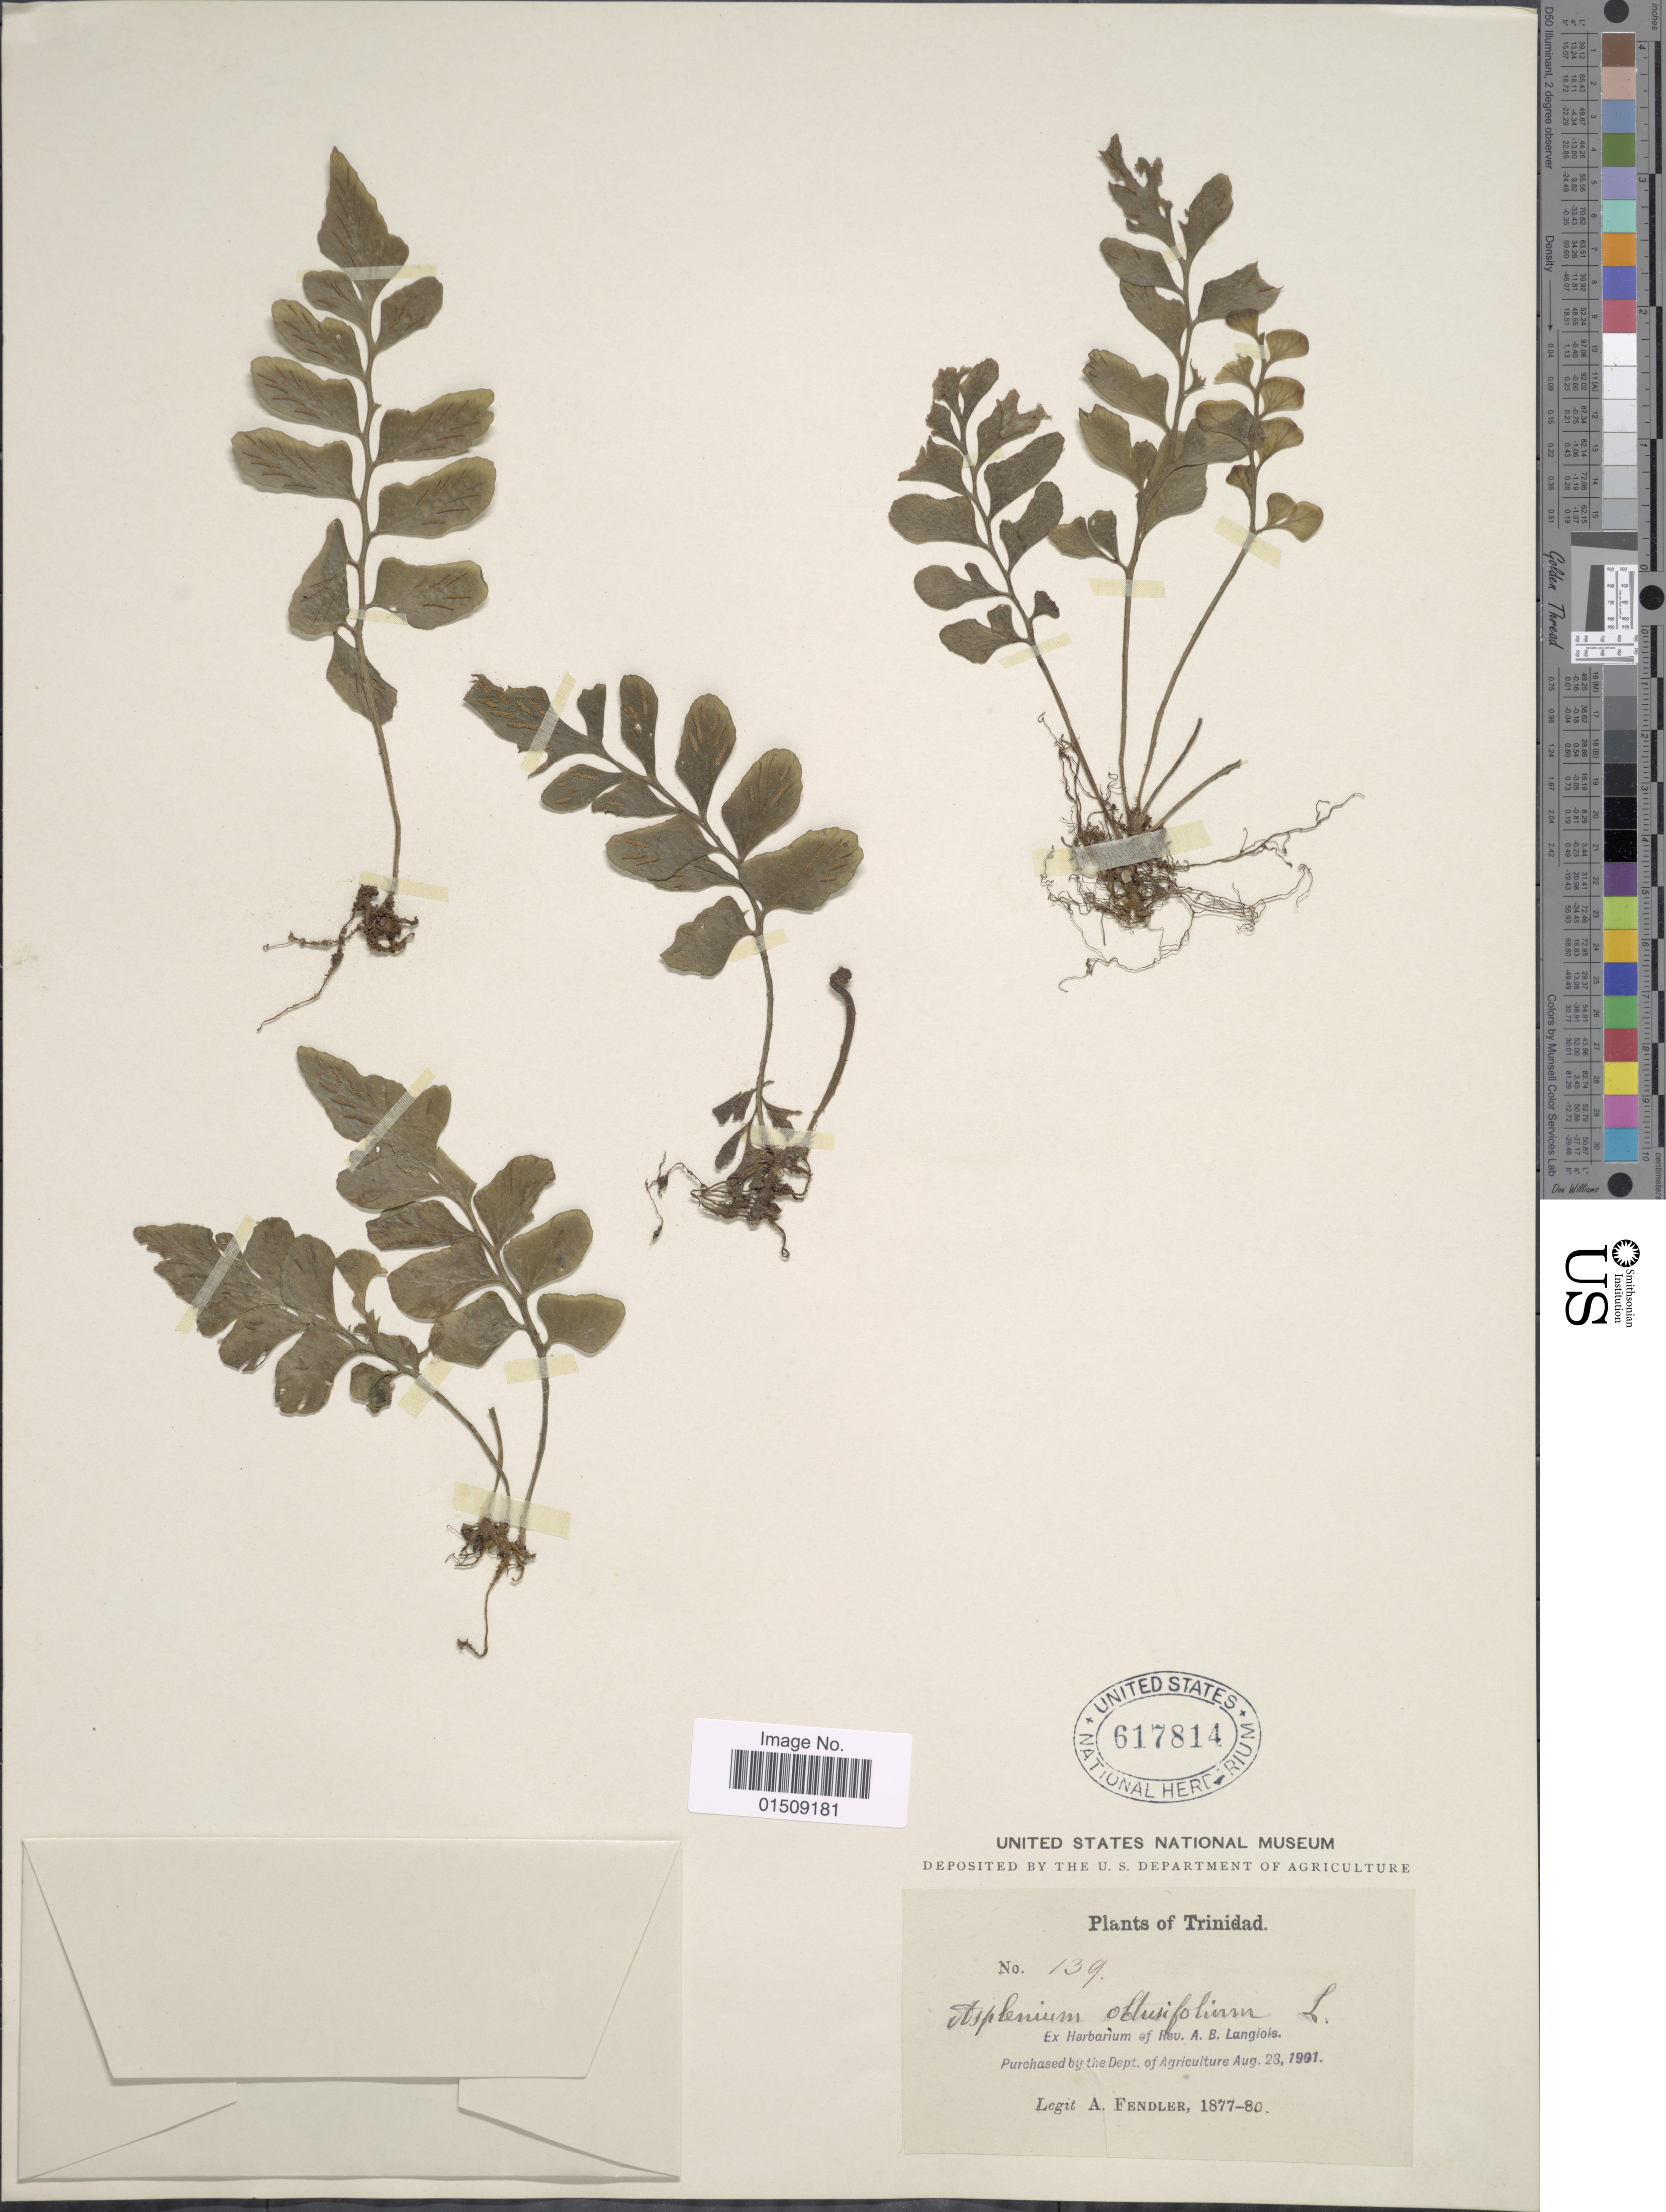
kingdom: Plantae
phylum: Tracheophyta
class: Polypodiopsida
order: Polypodiales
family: Aspleniaceae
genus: Asplenium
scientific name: Asplenium obtusifolium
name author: L.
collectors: A. Fendler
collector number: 139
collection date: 1877/1880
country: Trinidad and Tobago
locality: Trinidad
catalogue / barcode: US 617814